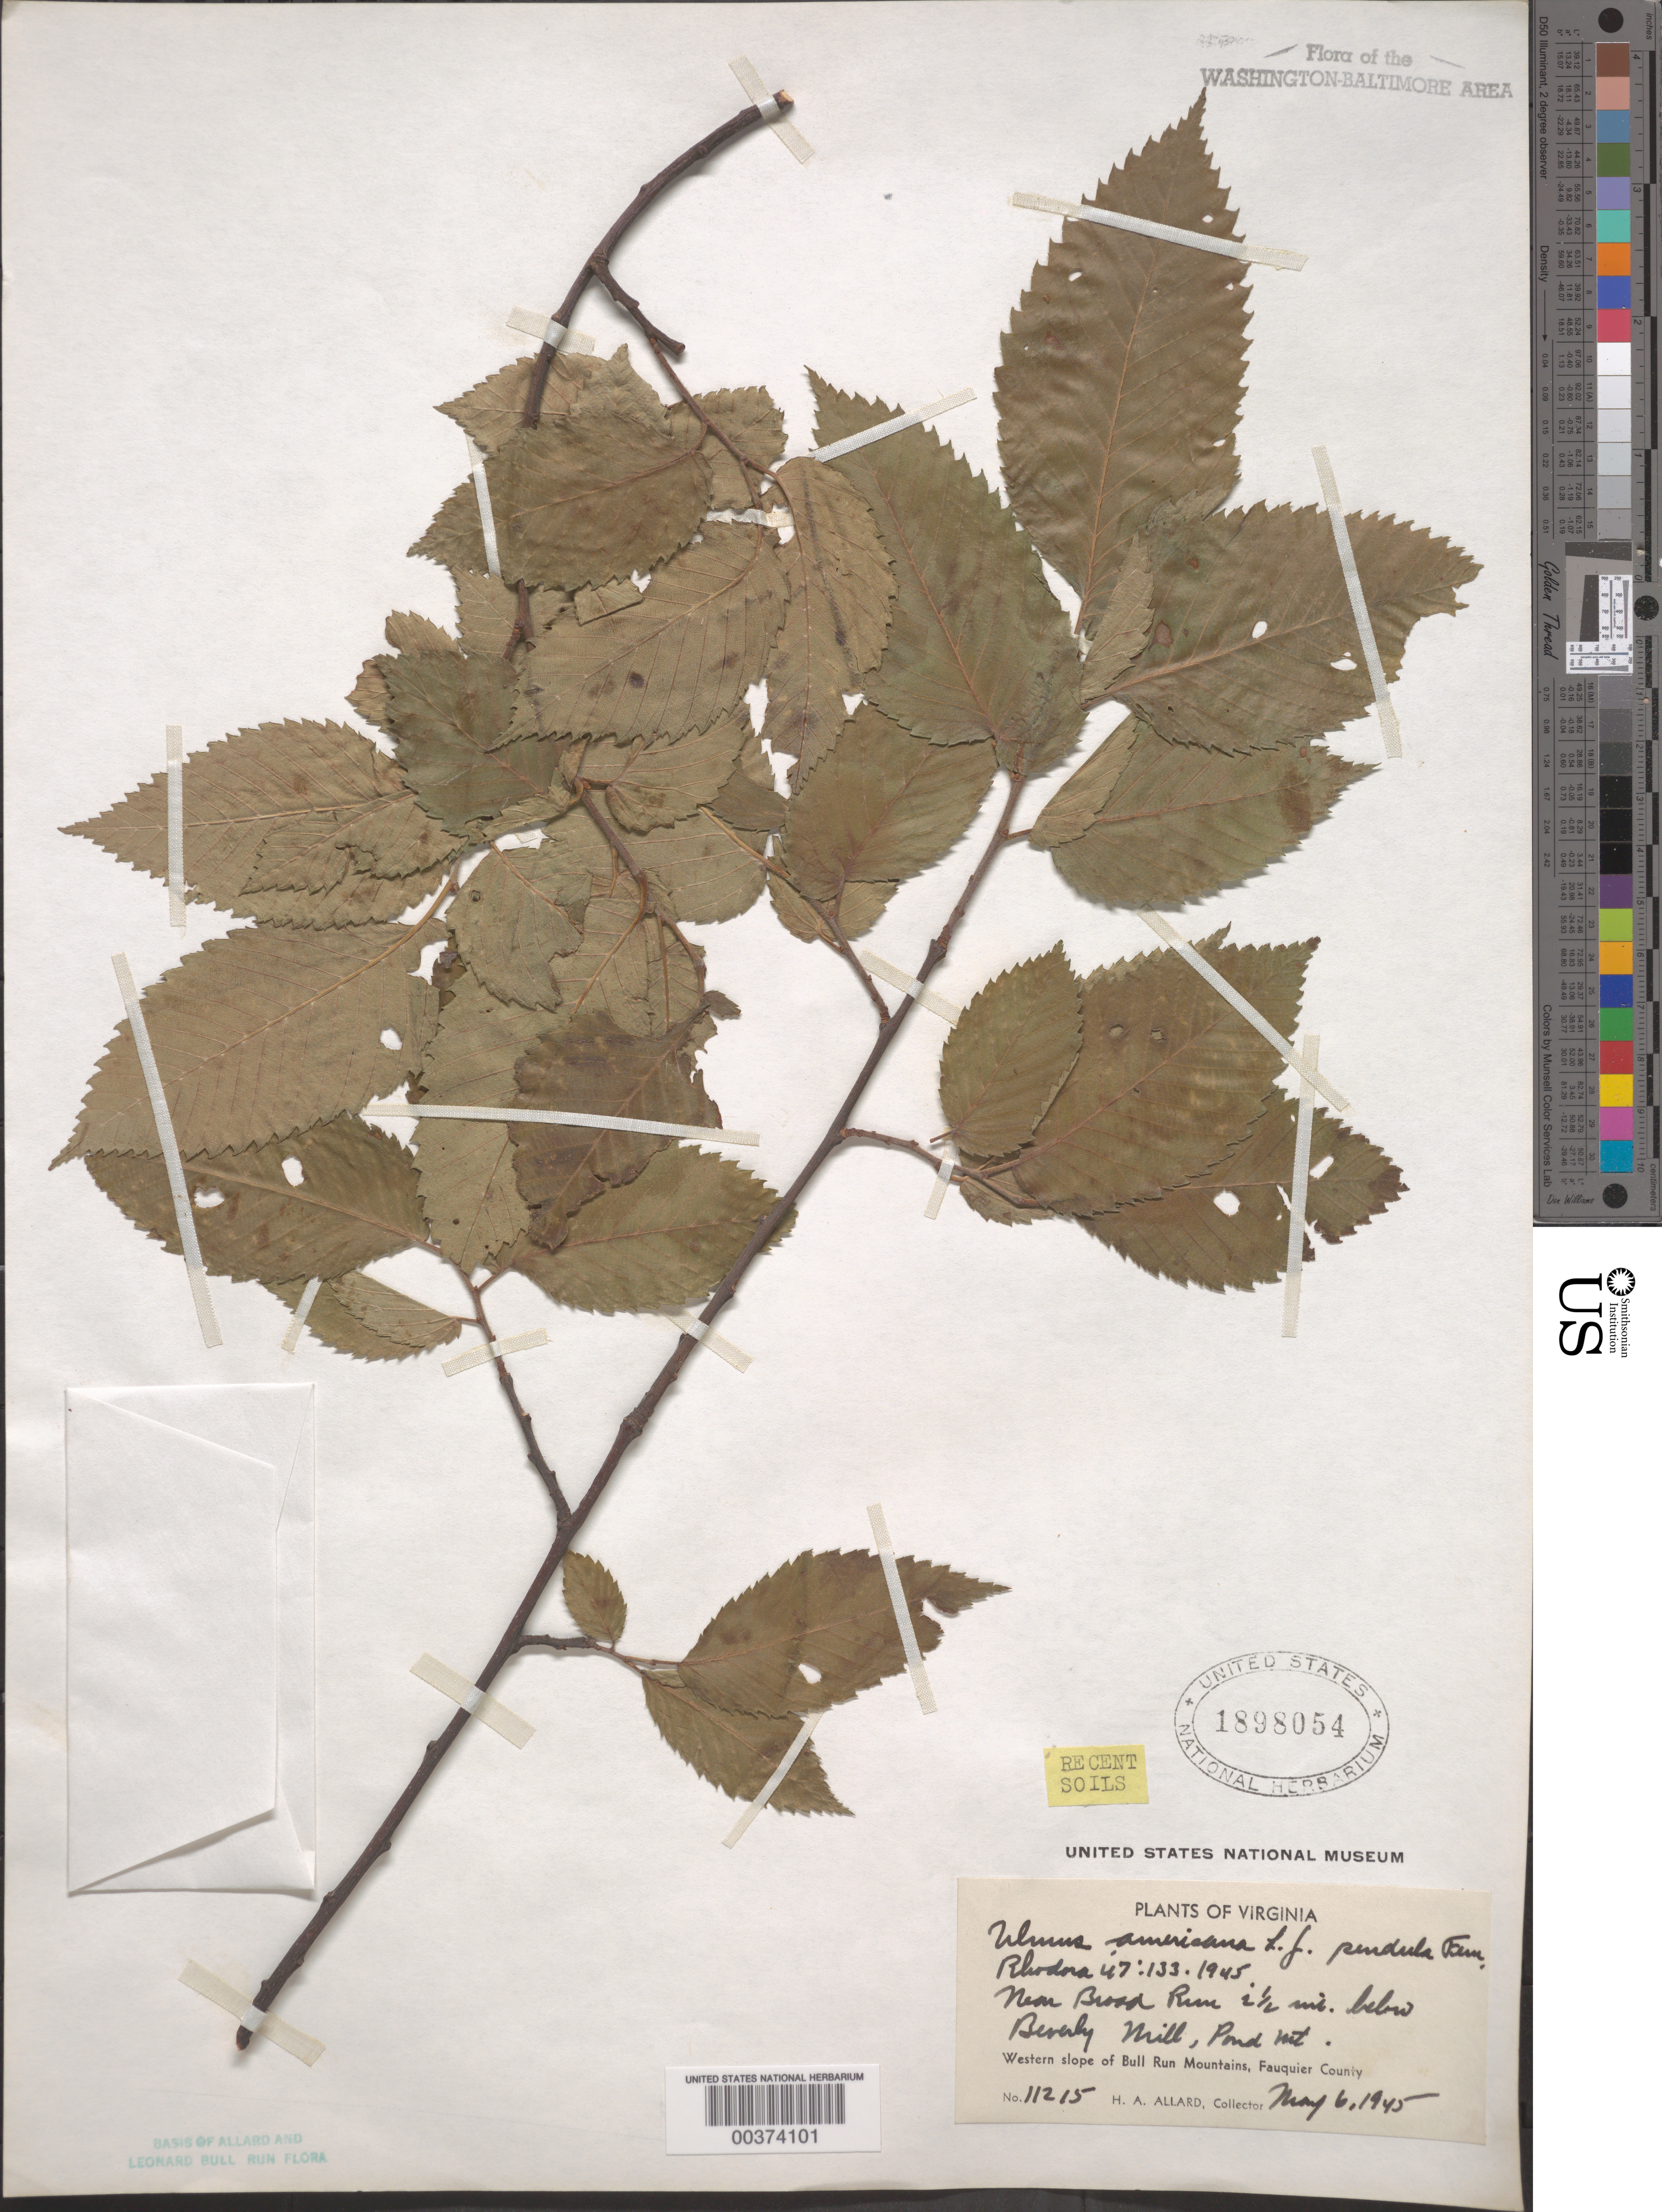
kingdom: Plantae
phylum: Tracheophyta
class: Magnoliopsida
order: Rosales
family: Ulmaceae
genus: Ulmus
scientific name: Ulmus americana f. pendula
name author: Fernald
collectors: H. A. Allard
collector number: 11215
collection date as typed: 06 May 1945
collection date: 1945-05-06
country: United States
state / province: Virginia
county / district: Fauquier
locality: Broad Run, below Beverley Mill, Pond Mountain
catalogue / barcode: US 1898054